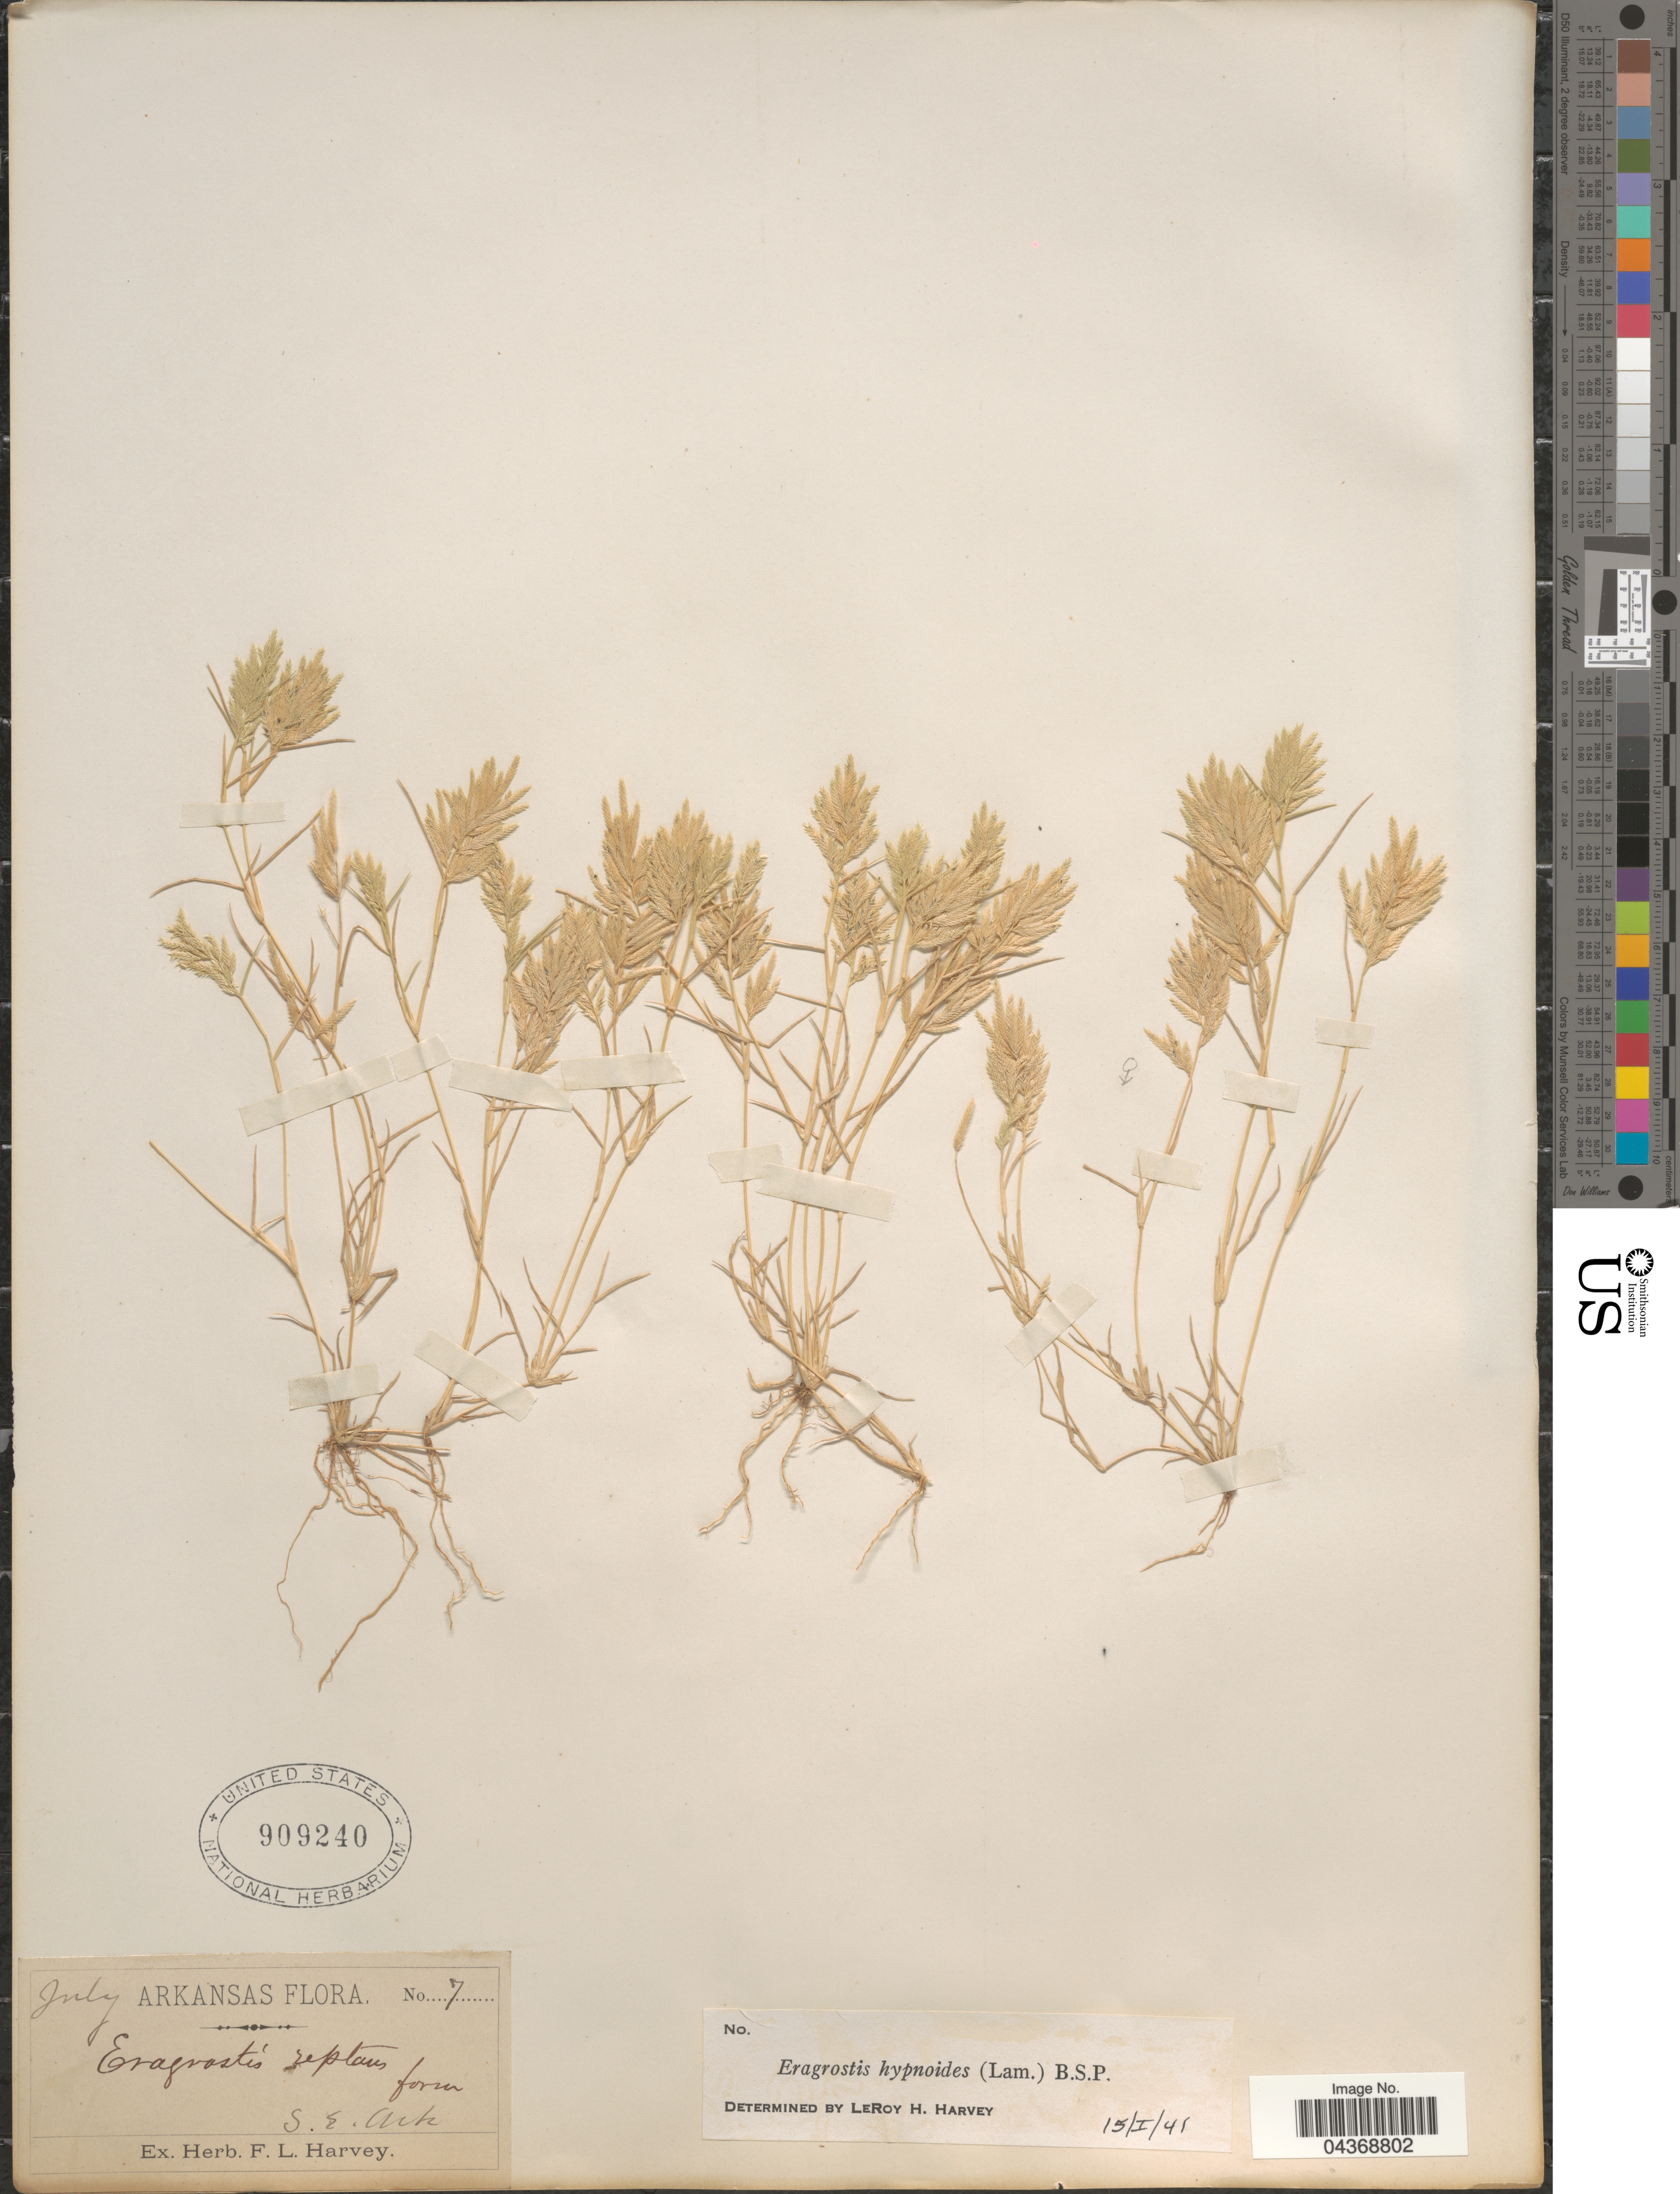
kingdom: Plantae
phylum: Tracheophyta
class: Liliopsida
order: Poales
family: Poaceae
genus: Eragrostis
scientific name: Eragrostis hypnoides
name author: (Lam.) Britton, Stearns & Poggenb.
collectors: ex herb. F. L. Harvey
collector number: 7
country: United States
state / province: Arkansas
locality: S. E. Ark.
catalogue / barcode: US 909240